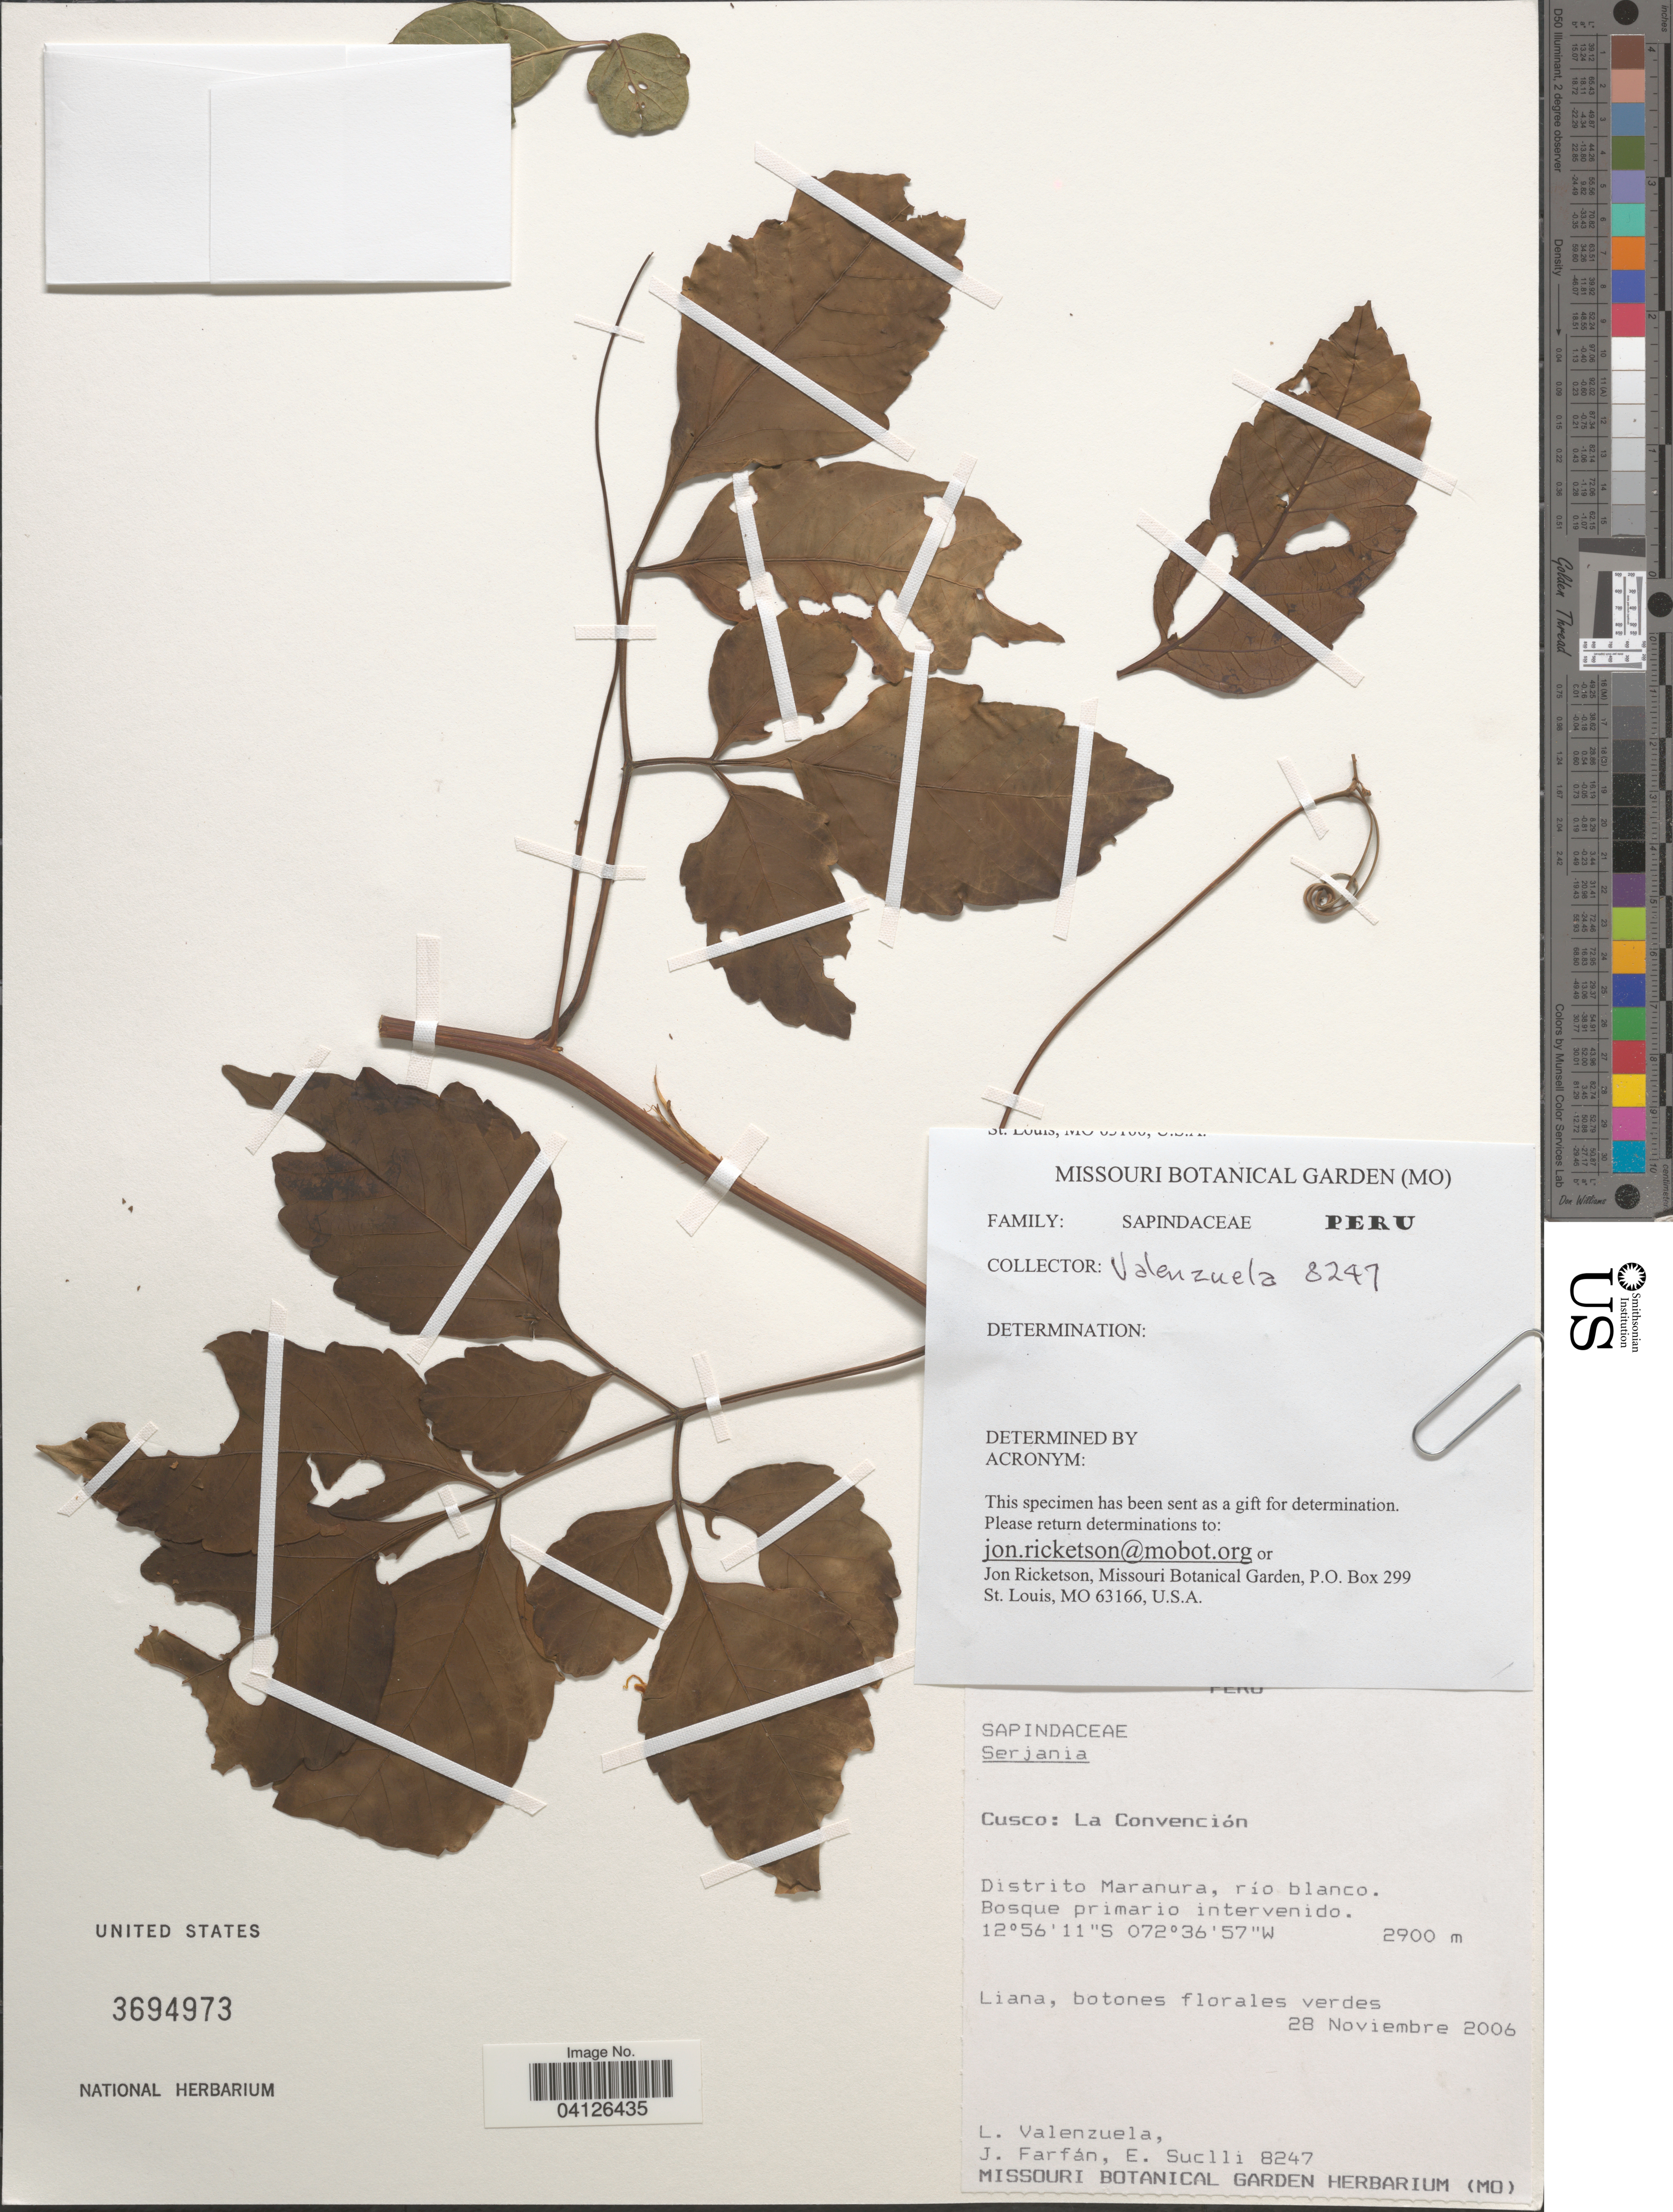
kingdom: Plantae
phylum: Tracheophyta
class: Magnoliopsida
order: Sapindales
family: Sapindaceae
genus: Serjania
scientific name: Serjania sp.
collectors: L. Valenzuela, J. Farfán & E. Suclli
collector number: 8247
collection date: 2006-11-28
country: Peru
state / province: Cusco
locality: La Convención. Distrito Maranura, río blanco.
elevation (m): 2900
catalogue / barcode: US 3694973